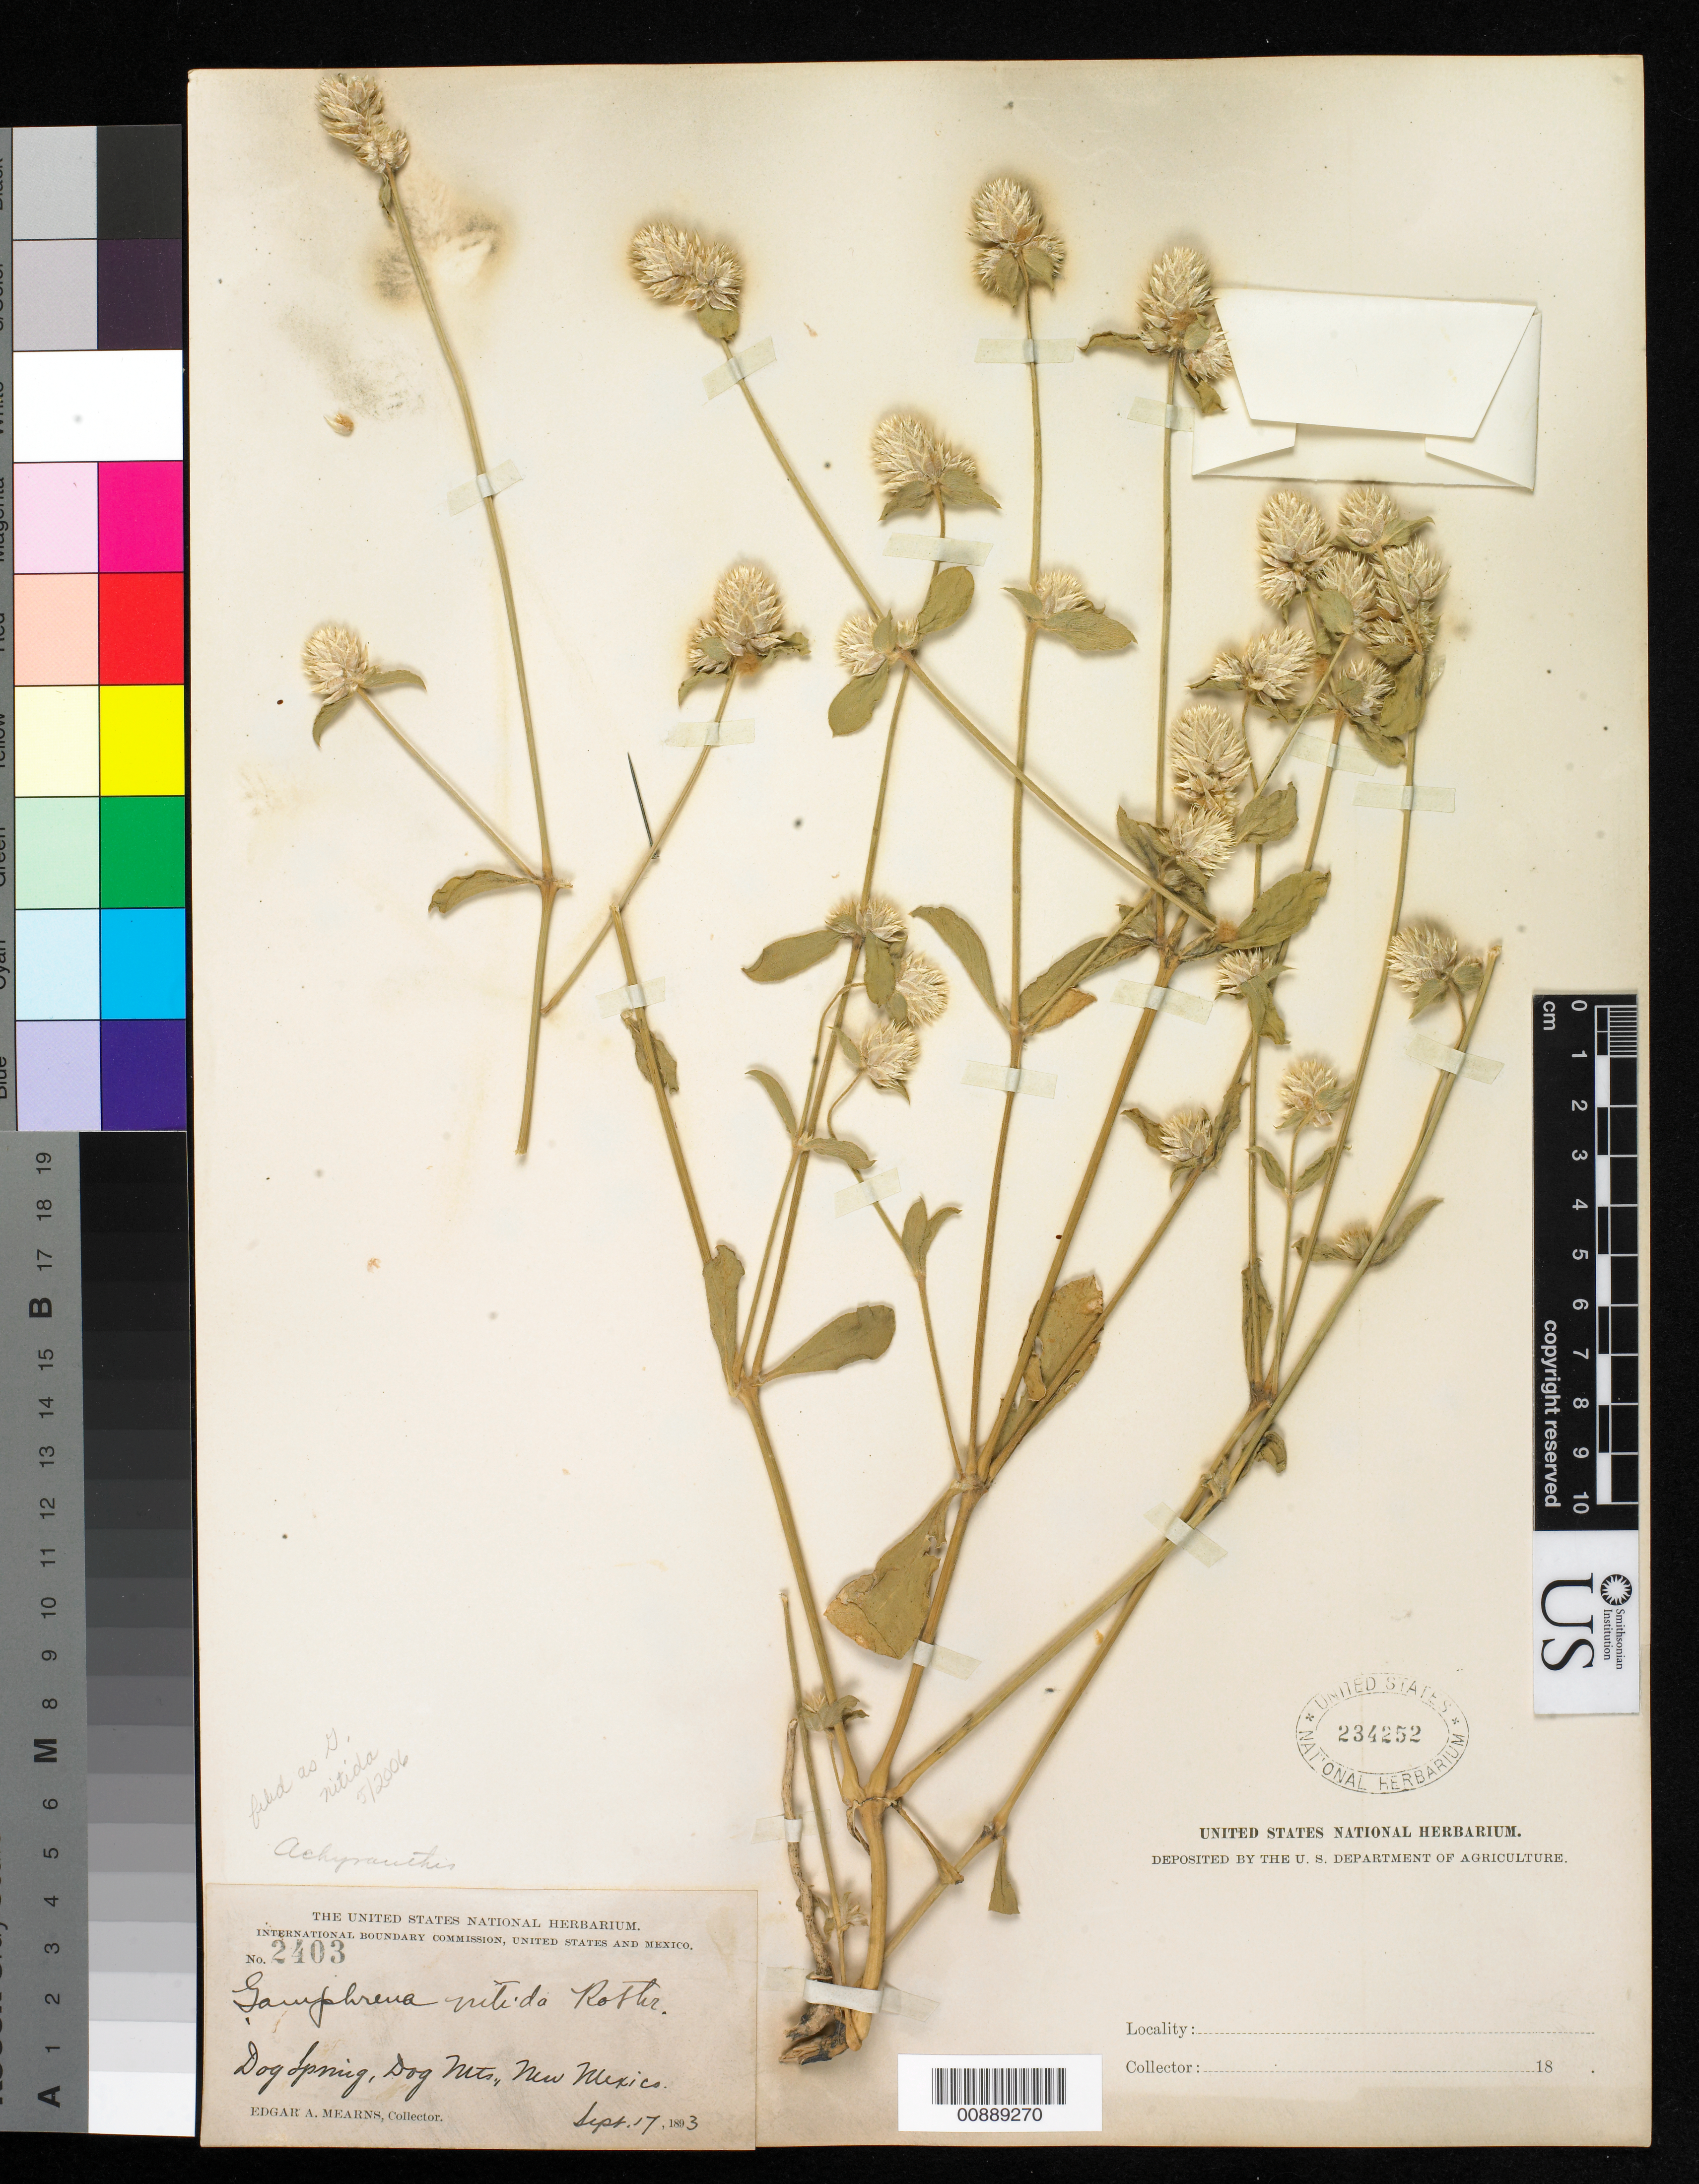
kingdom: Plantae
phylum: Tracheophyta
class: Magnoliopsida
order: Caryophyllales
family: Amaranthaceae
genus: Gomphrena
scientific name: Gomphrena nitida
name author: Rothr.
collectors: E. A. Mearns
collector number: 2403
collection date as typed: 17 Sep 1893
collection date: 1893-09-17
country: United States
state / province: New Mexico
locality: Dog Spring, Dog Mts., New Mexico.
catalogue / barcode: US 234252